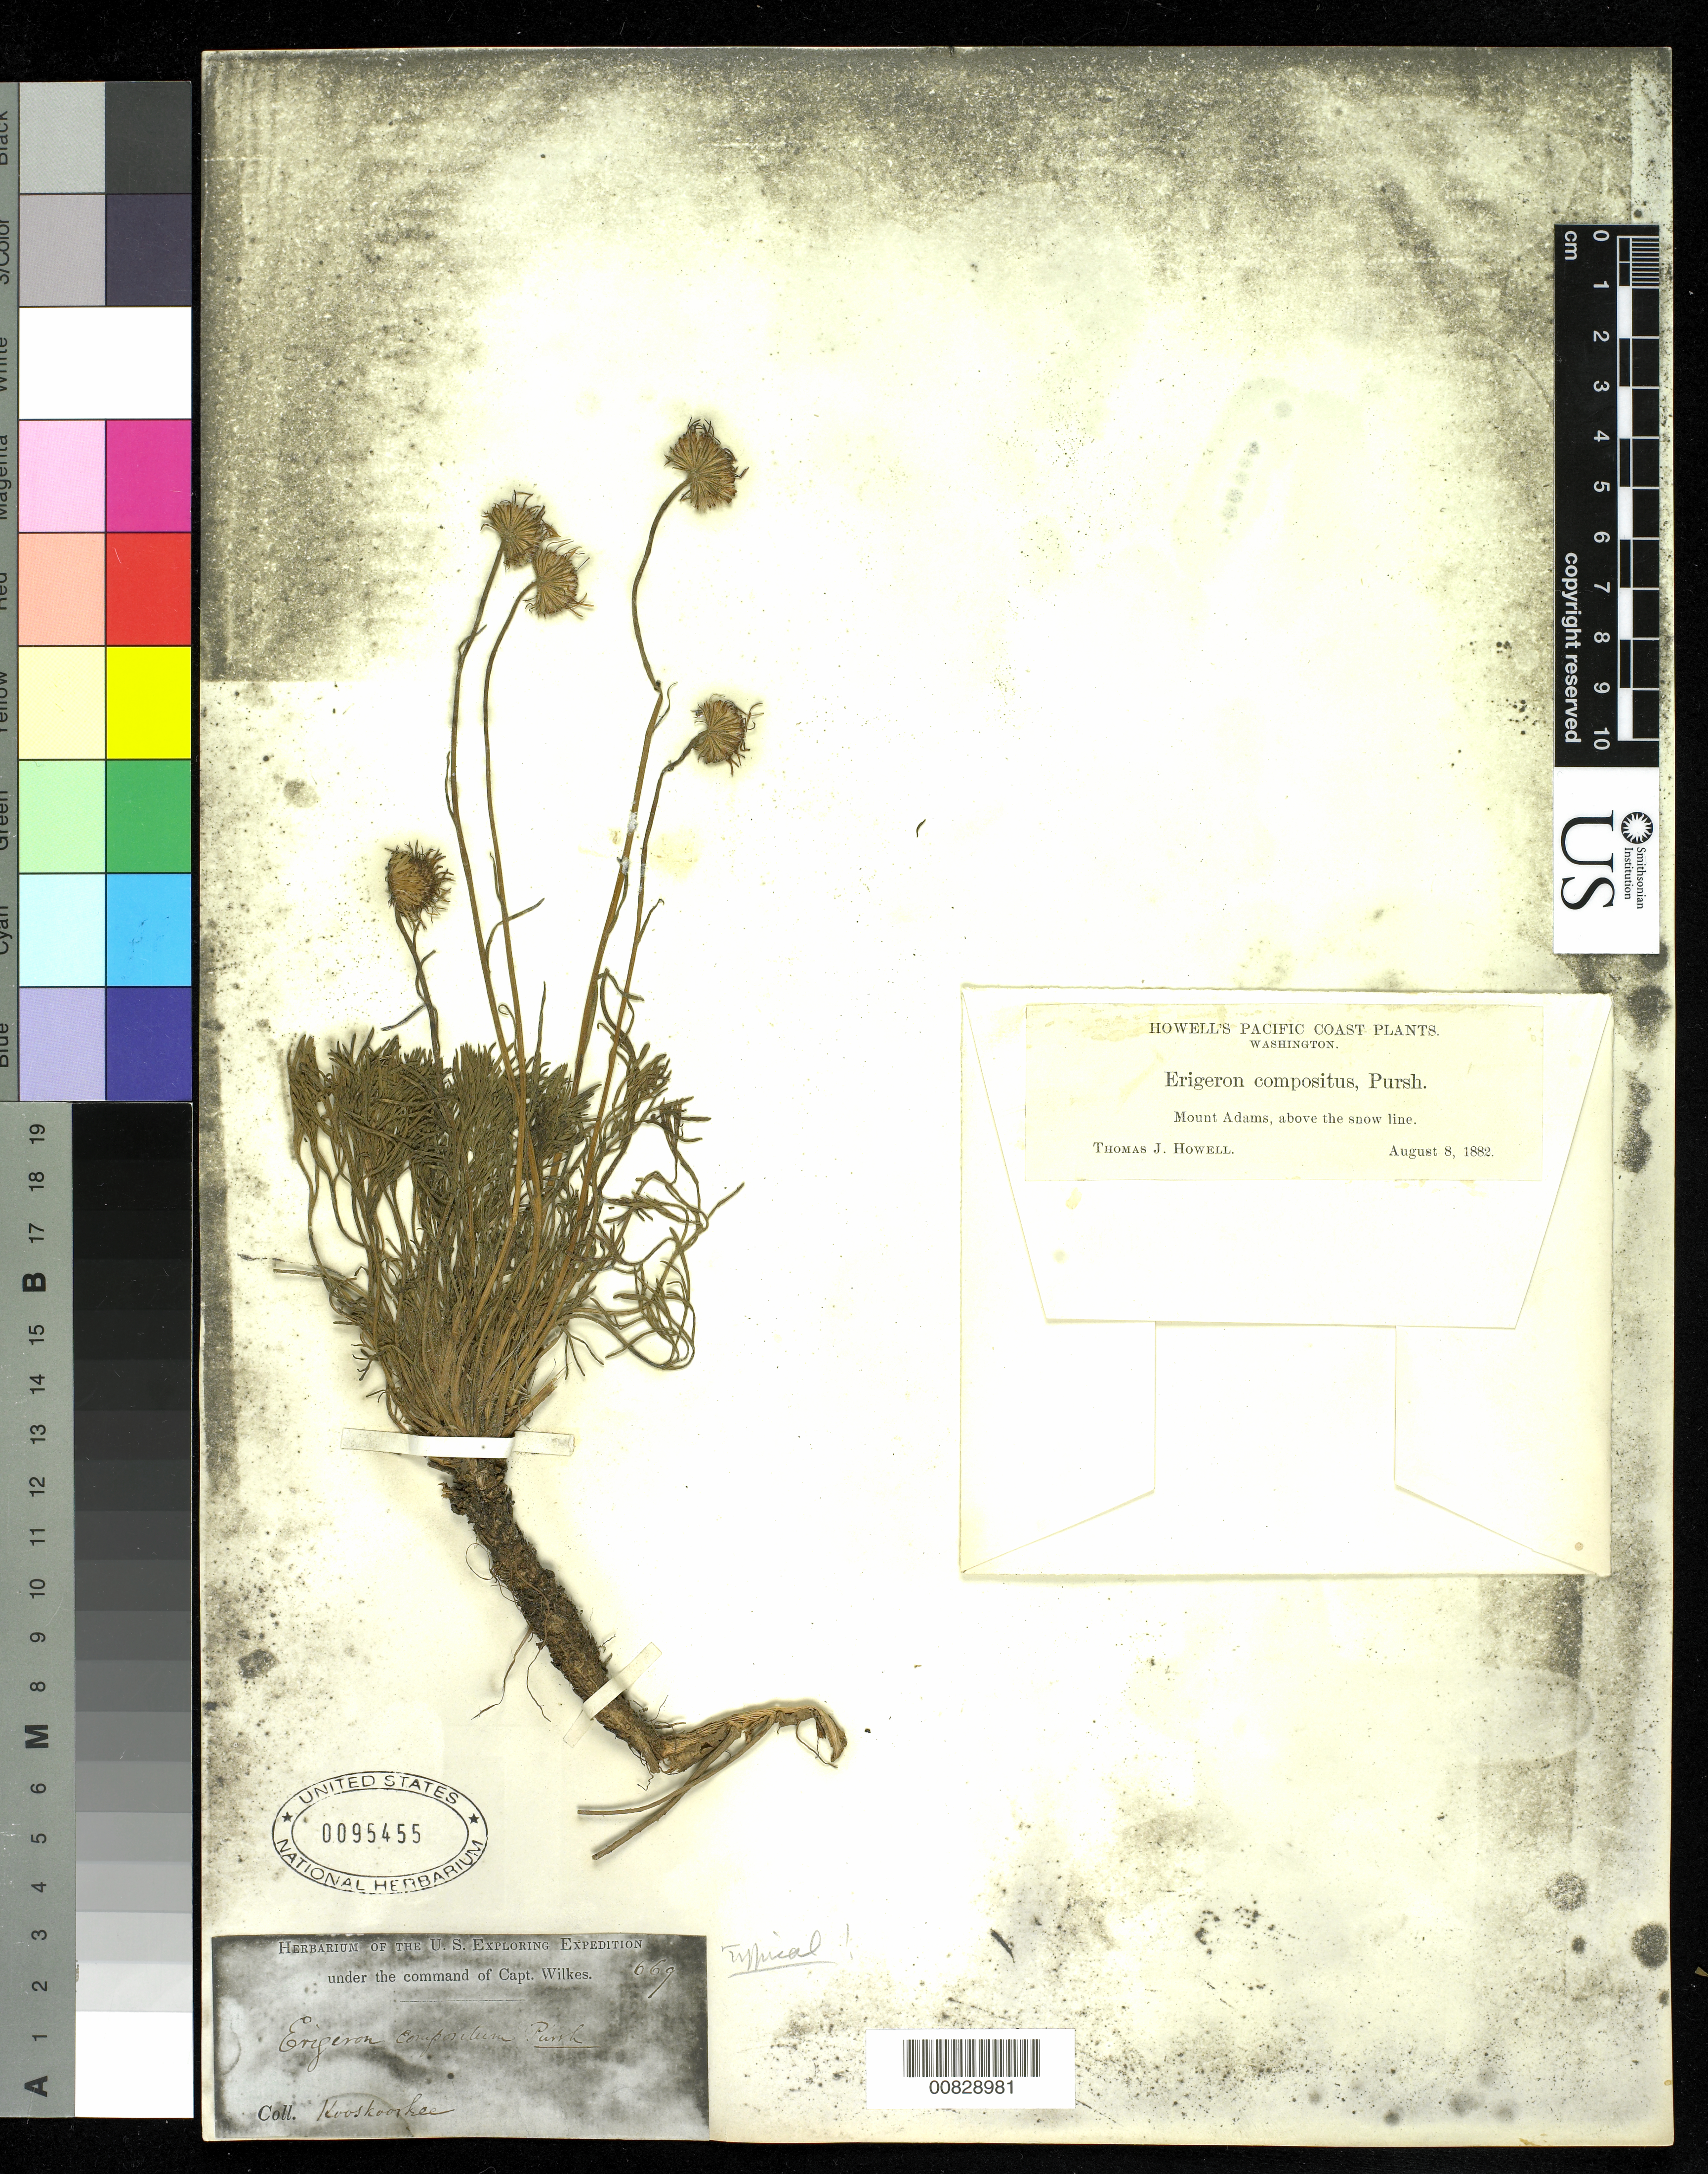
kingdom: Plantae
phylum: Tracheophyta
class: Magnoliopsida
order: Asterales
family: Asteraceae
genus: Erigeron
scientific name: Erigeron compositus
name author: Pursh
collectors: Wilkes Explor. Exped.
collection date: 1838/1842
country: United States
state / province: Washington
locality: Kooskooskee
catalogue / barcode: US 95455